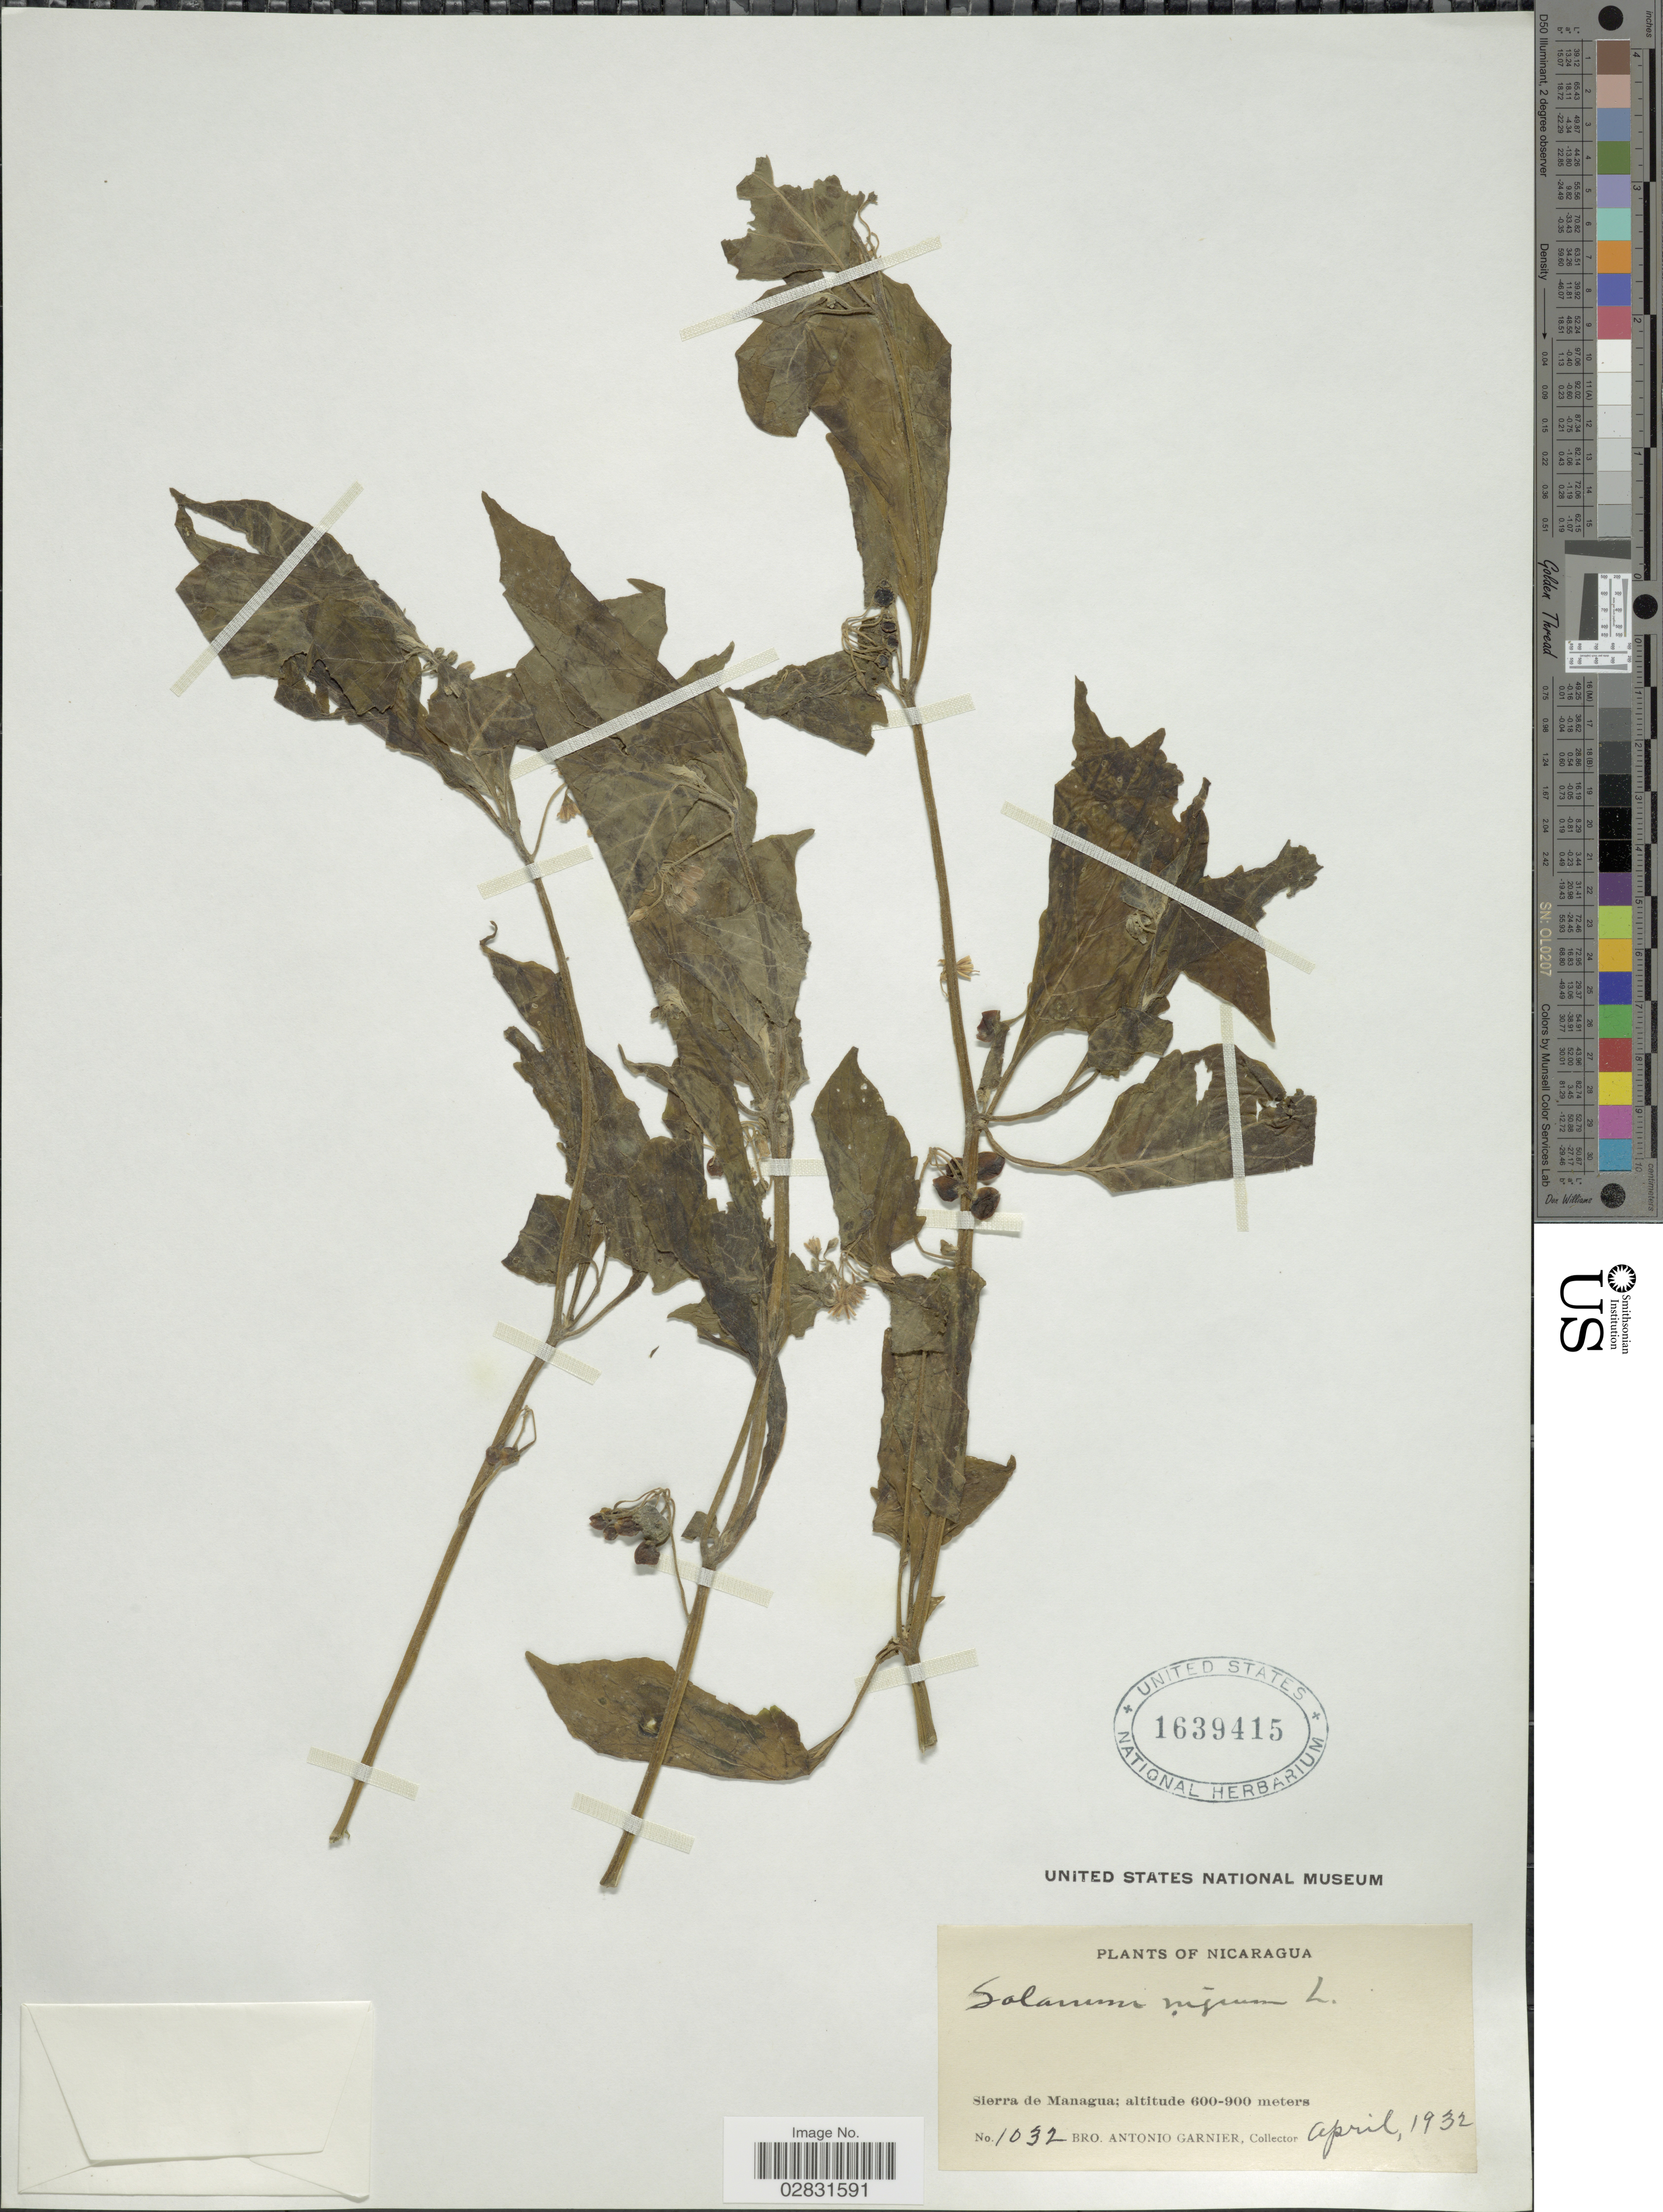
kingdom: Plantae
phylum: Tracheophyta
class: Magnoliopsida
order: Solanales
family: Solanaceae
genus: Solanum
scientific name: Solanum nigrum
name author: L.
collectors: Bro. A. Garnier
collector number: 1032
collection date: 1932-04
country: Nicaragua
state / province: Managua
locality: Sierra de Managua.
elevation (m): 600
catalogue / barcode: US 1639415